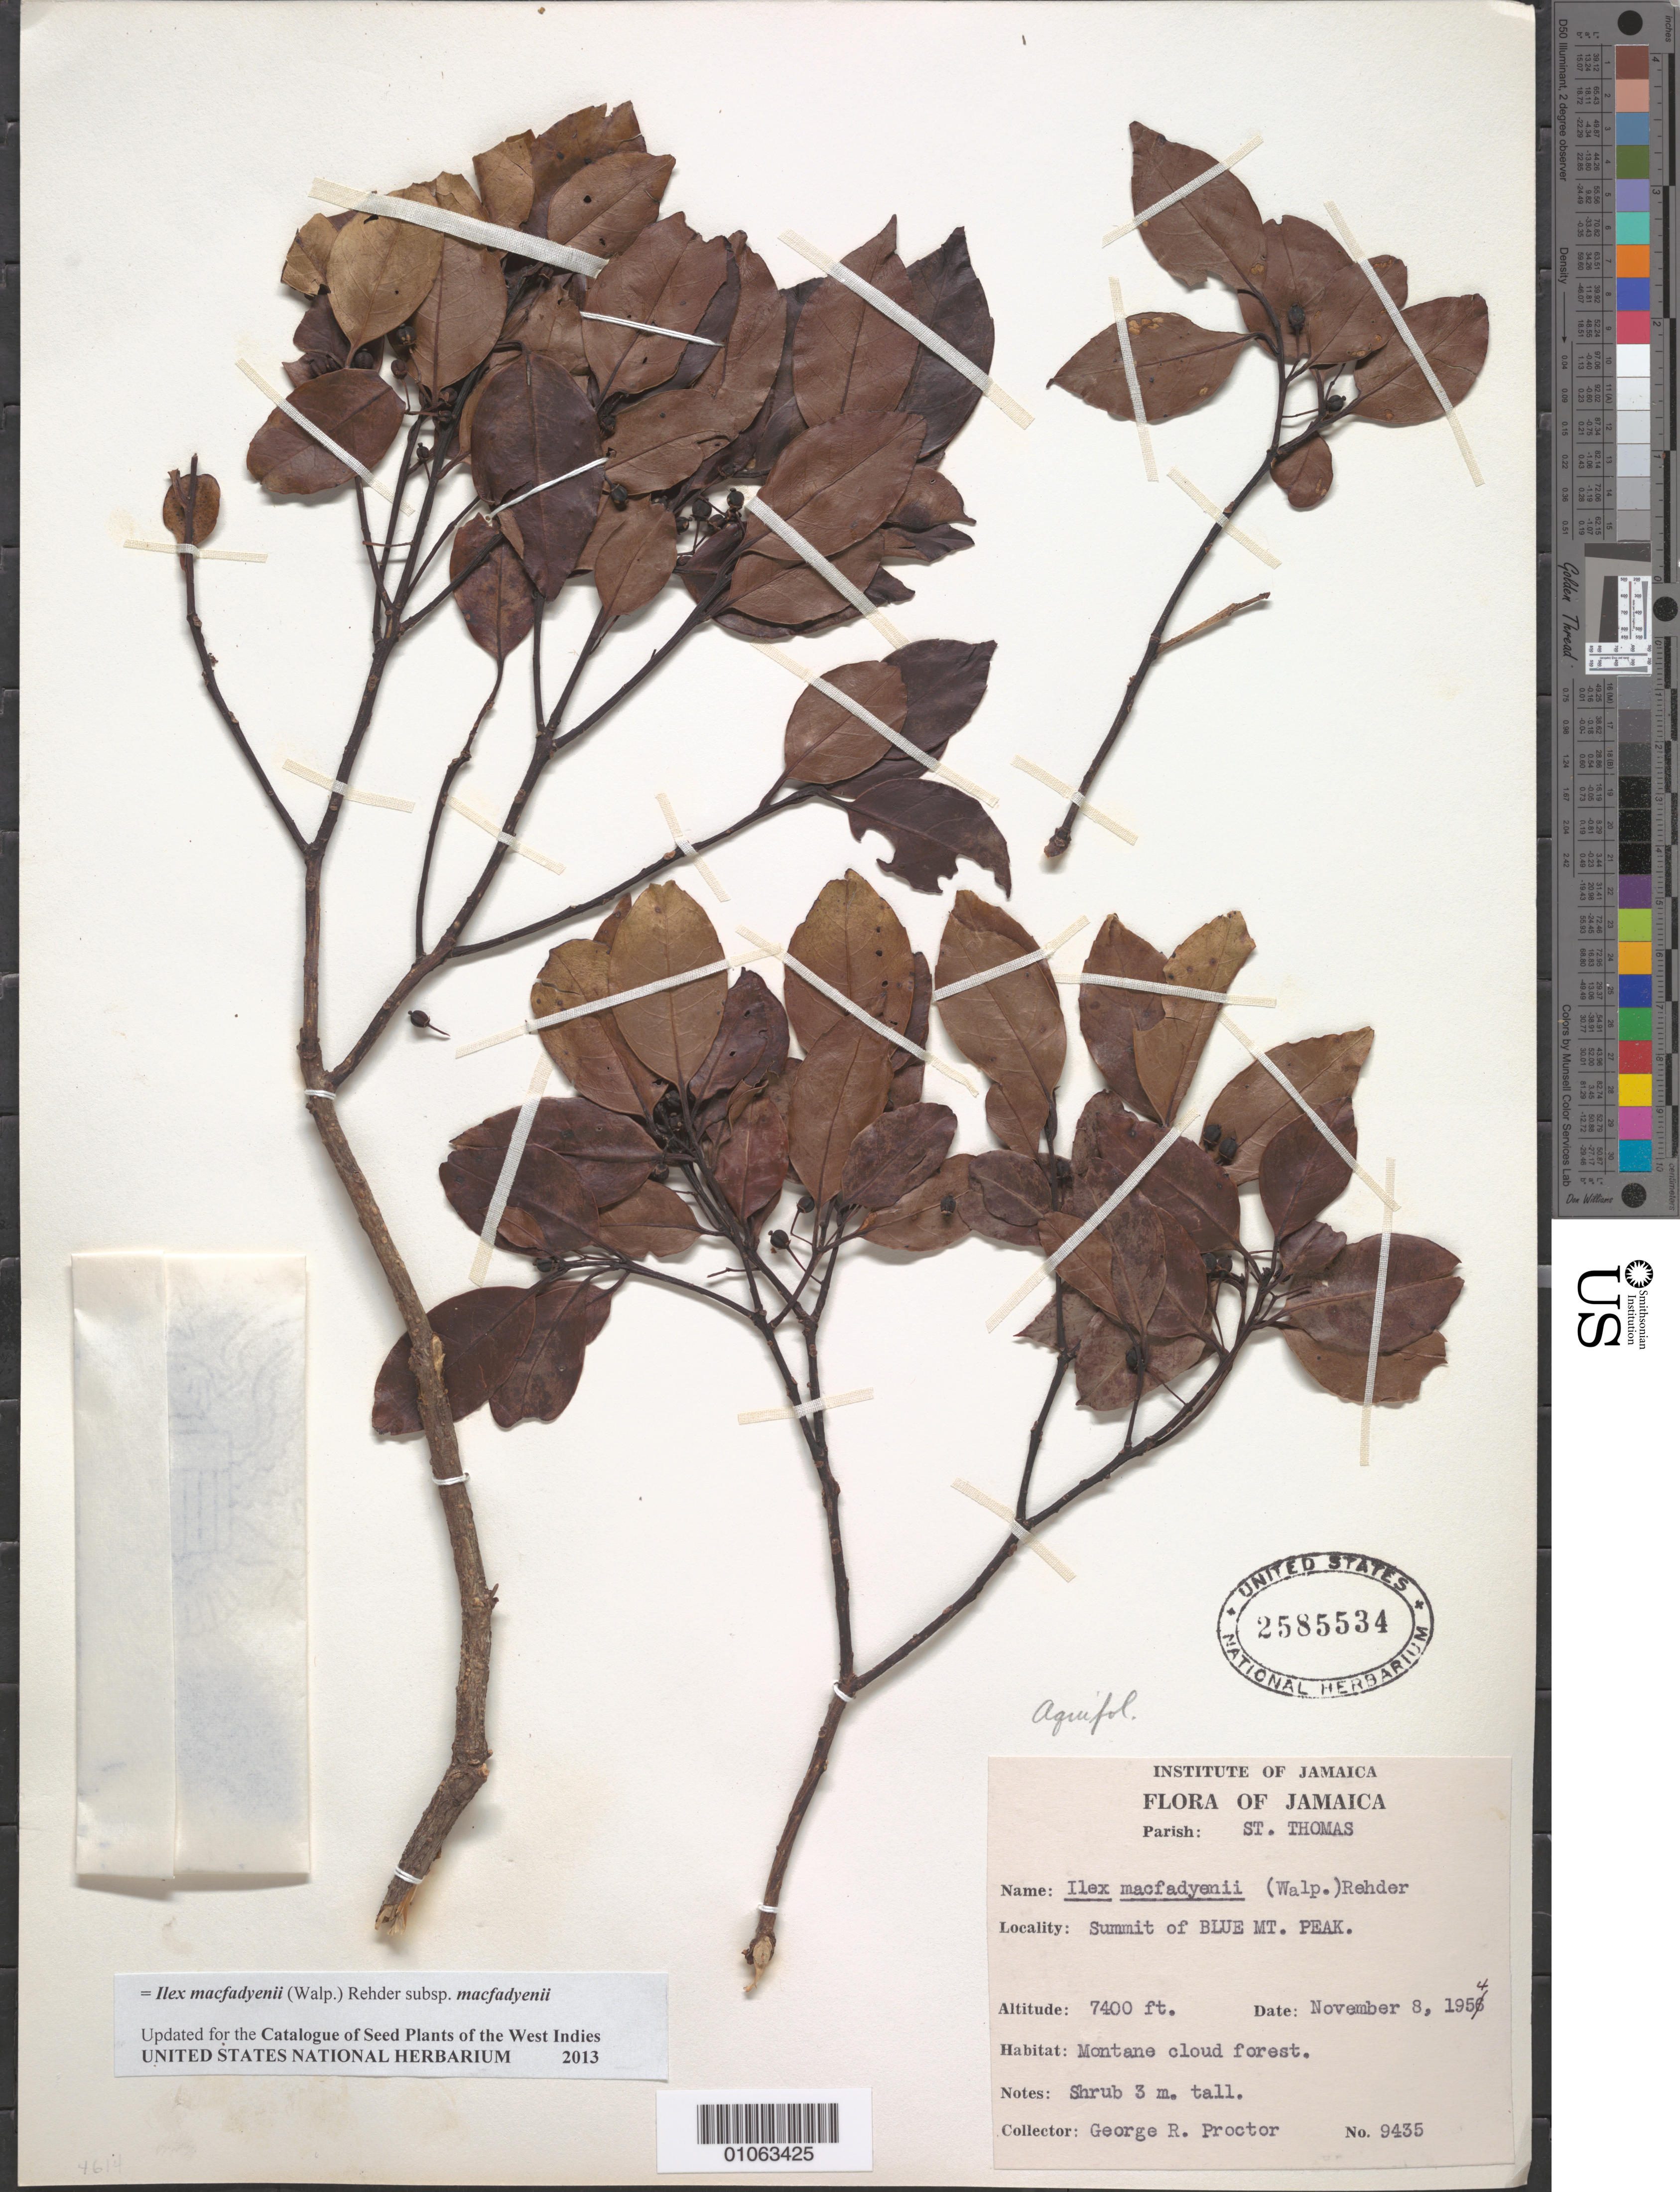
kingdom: Plantae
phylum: Tracheophyta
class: Magnoliopsida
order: Aquifoliales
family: Aquifoliaceae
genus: Ilex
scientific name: Ilex macfadyenii subsp. macfadyenii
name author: (Walp.) Rehder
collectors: G. R. Proctor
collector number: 9435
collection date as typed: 08 Nov 1954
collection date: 1954-11-08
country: Jamaica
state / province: Saint Thomas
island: Jamaica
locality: Summit of Blue Mt. Peak.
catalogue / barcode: US 2585534